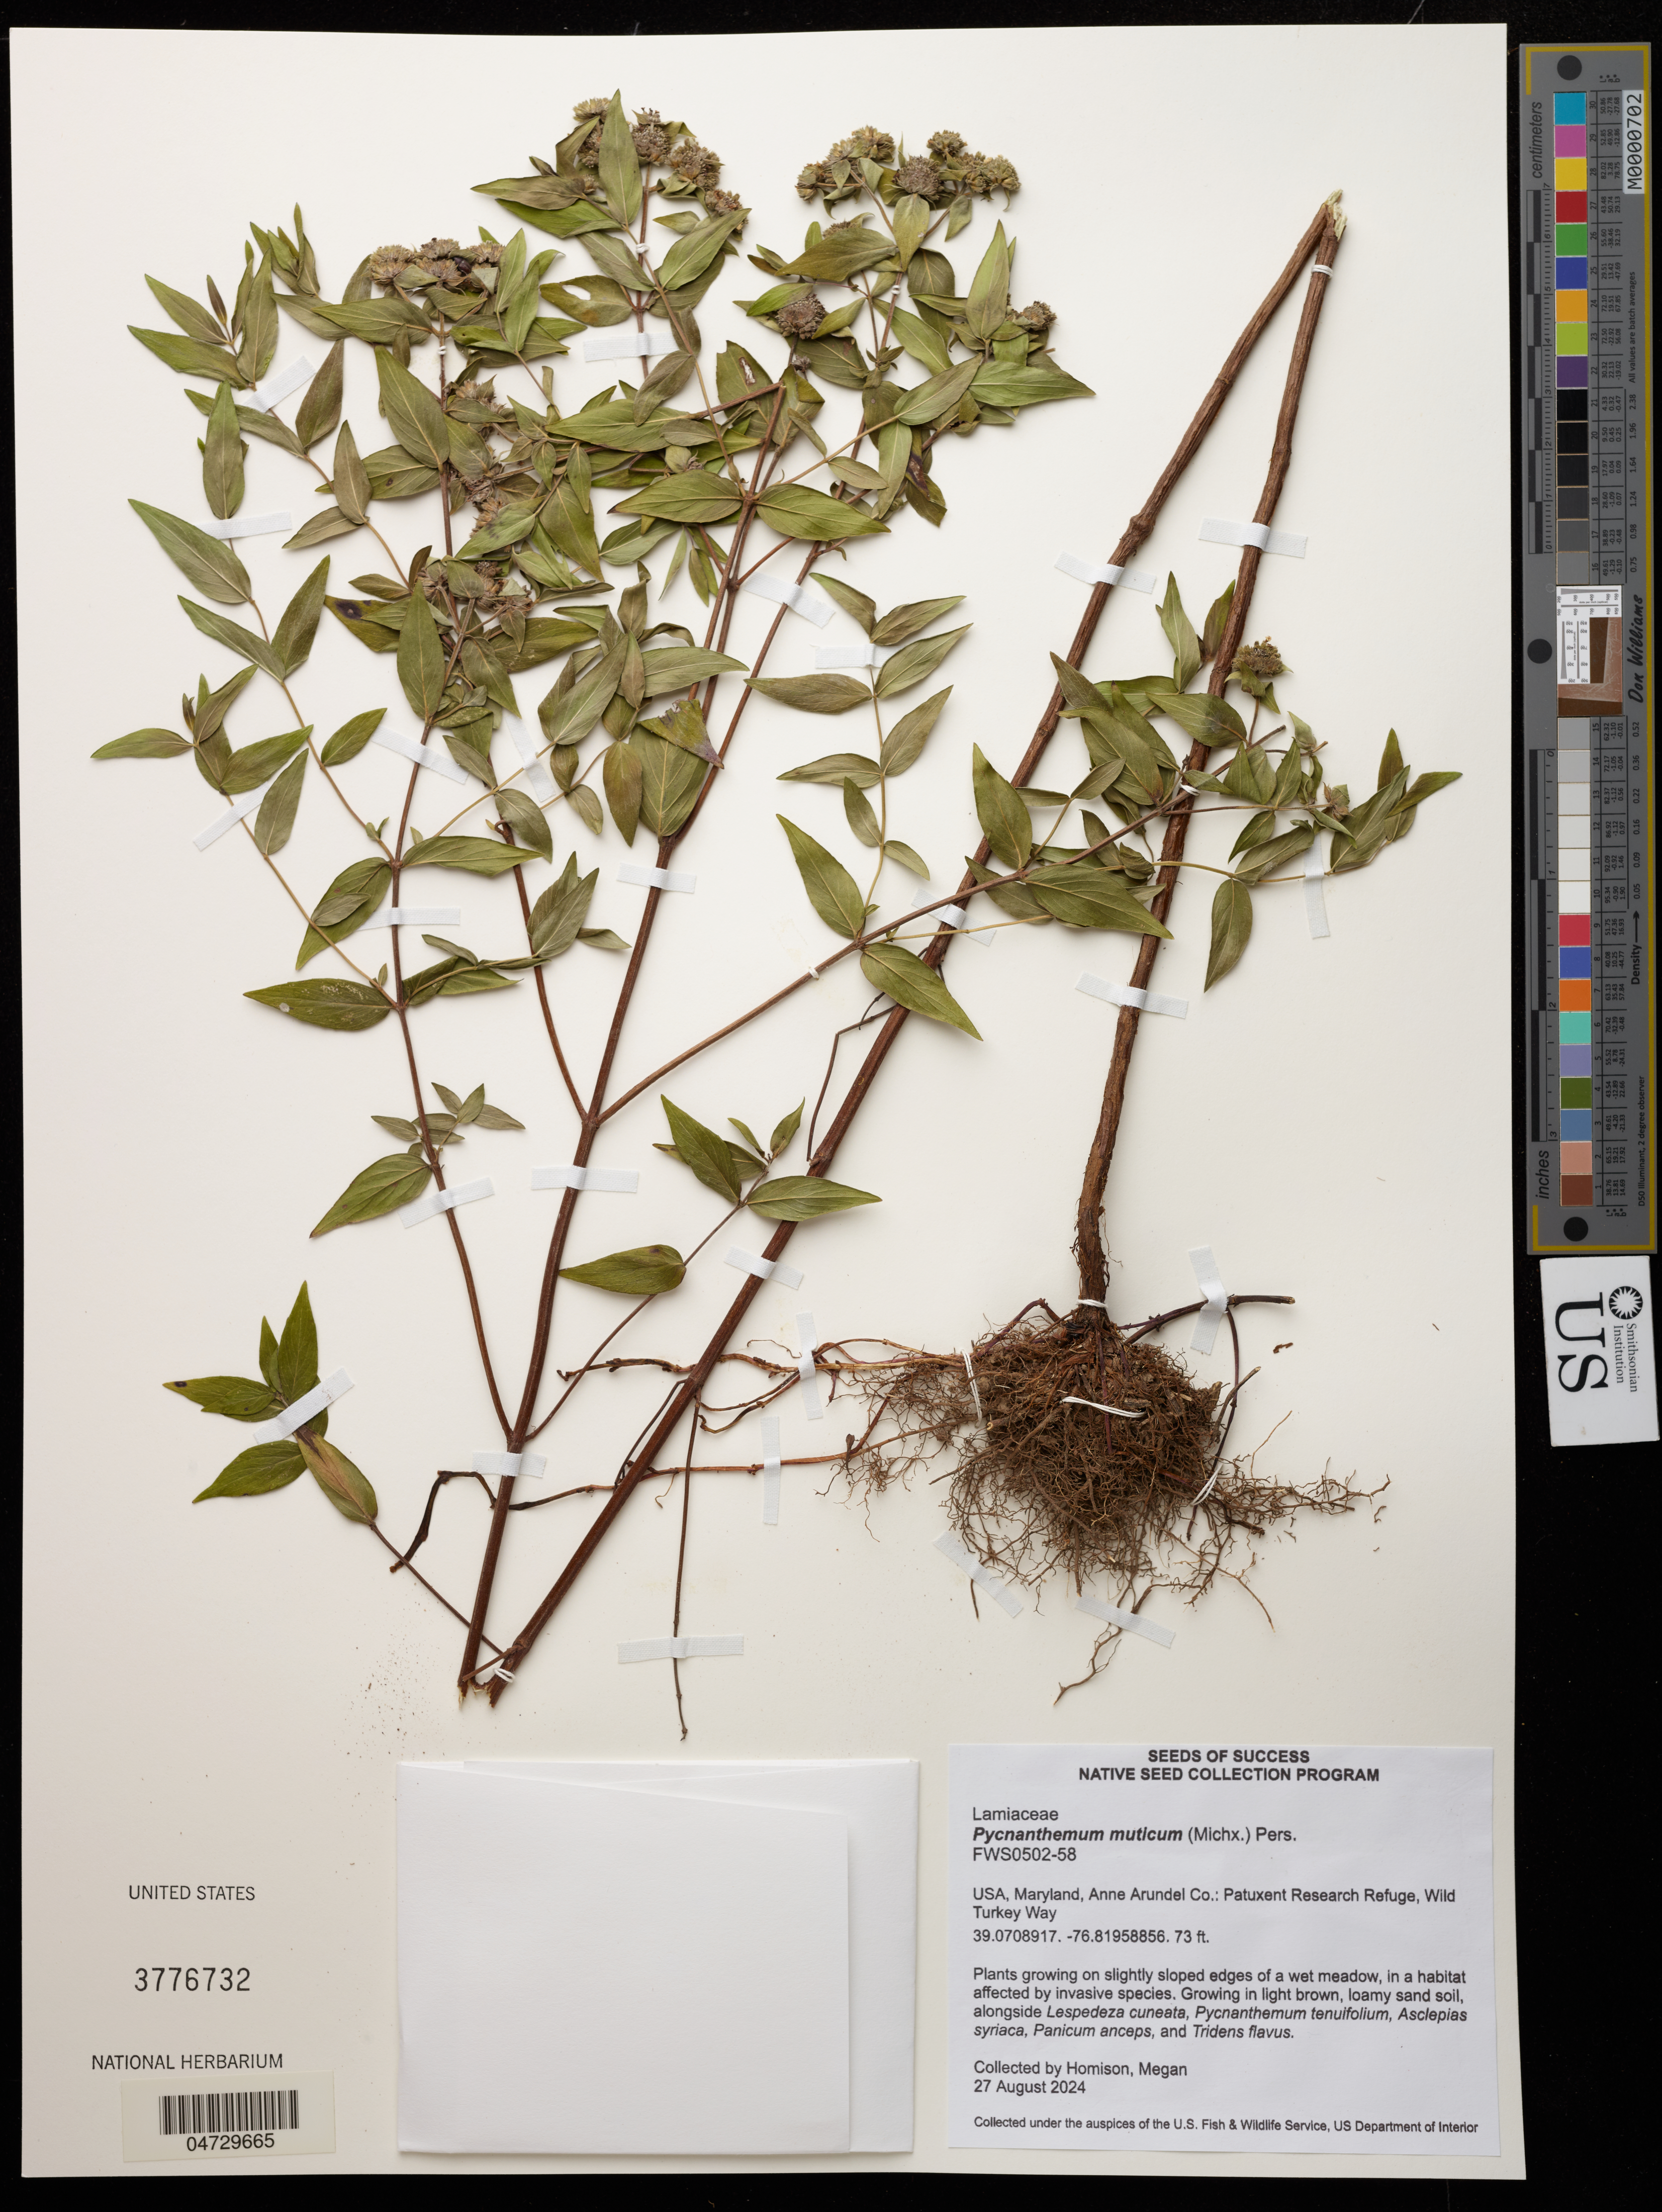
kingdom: Plantae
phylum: Tracheophyta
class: Magnoliopsida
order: Lamiales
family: Lamiaceae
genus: Pycnanthemum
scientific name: Pycnanthemum muticum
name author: (Michx.) Pers.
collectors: M. Homison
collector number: FWS0502-58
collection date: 2024-08-27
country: United States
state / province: Maryland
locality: USA, Maryland, Annne Arundel Co.: Patuxent Research Refuge, Wild Turkey Way.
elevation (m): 22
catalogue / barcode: US 3776732